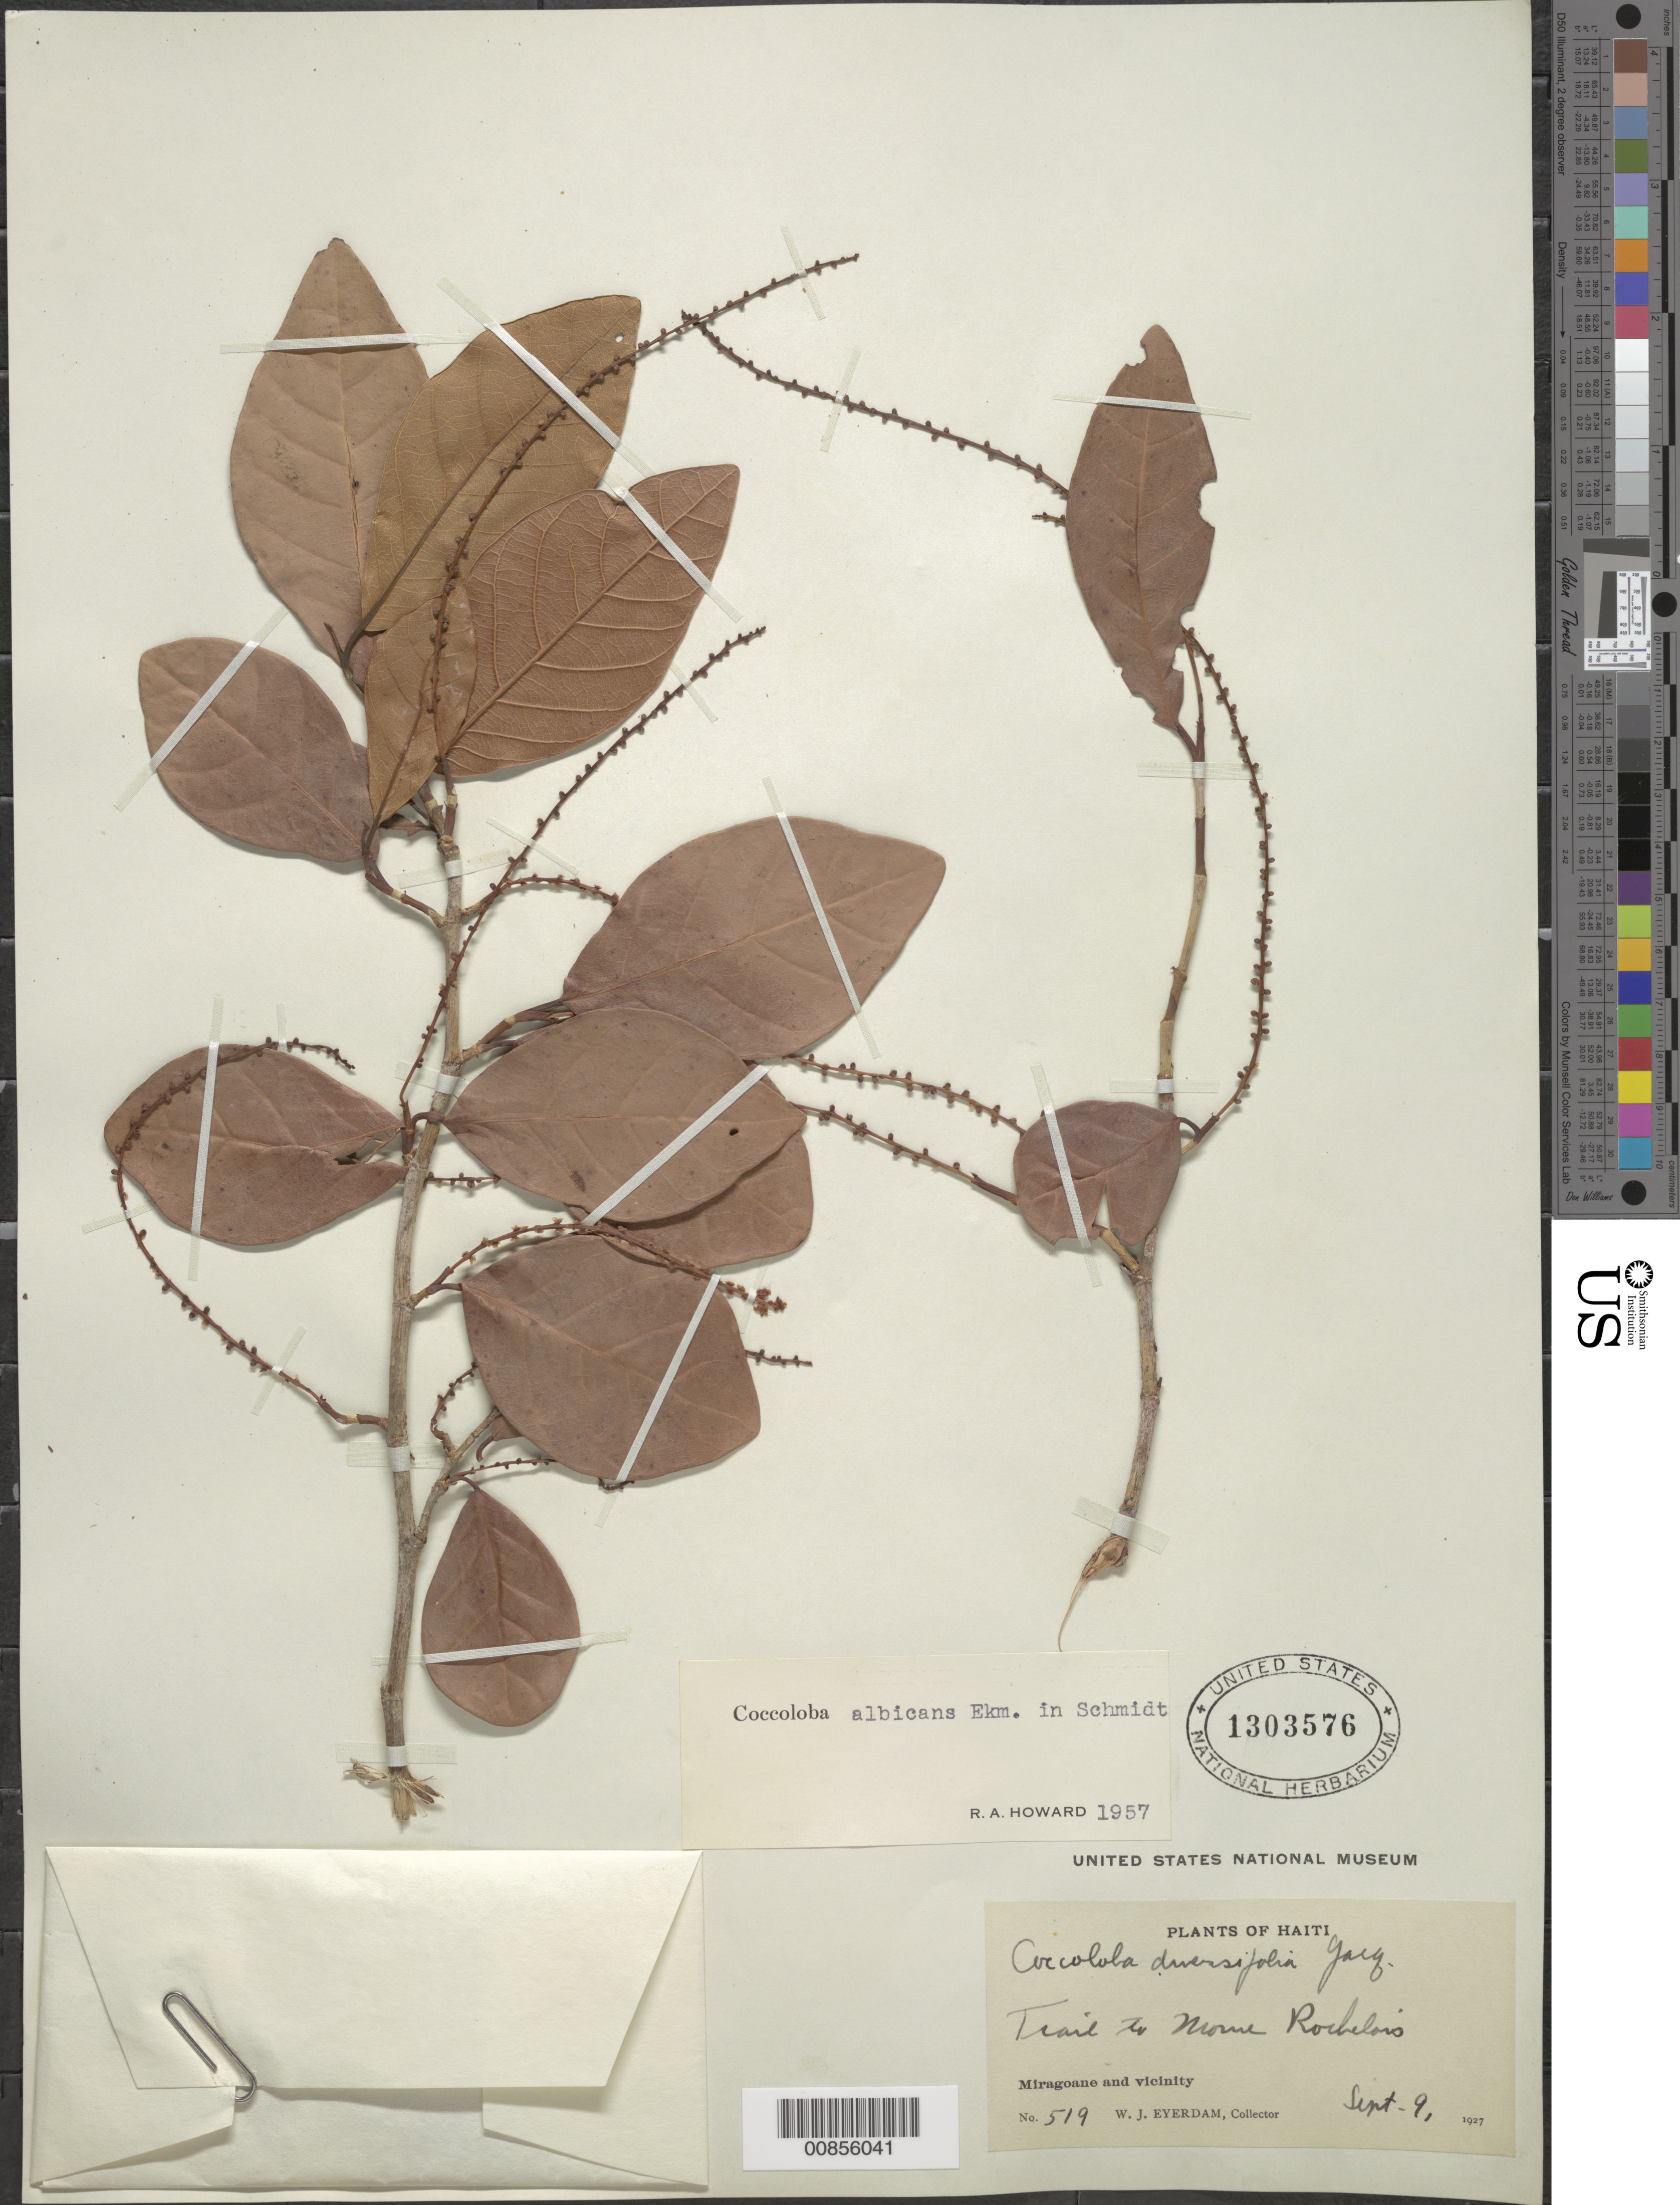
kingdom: Plantae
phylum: Tracheophyta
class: Magnoliopsida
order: Caryophyllales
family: Polygonaceae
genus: Coccoloba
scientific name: Coccoloba albicans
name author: O.C. Schmidt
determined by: Howard, R. A.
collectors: W. J. Eyerdam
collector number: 519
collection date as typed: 09 Sep 1927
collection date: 1927-09-09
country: Haiti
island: Hispaniola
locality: Miragoane and vicinity. Trail to Morne Rochelois.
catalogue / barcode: US 1303576